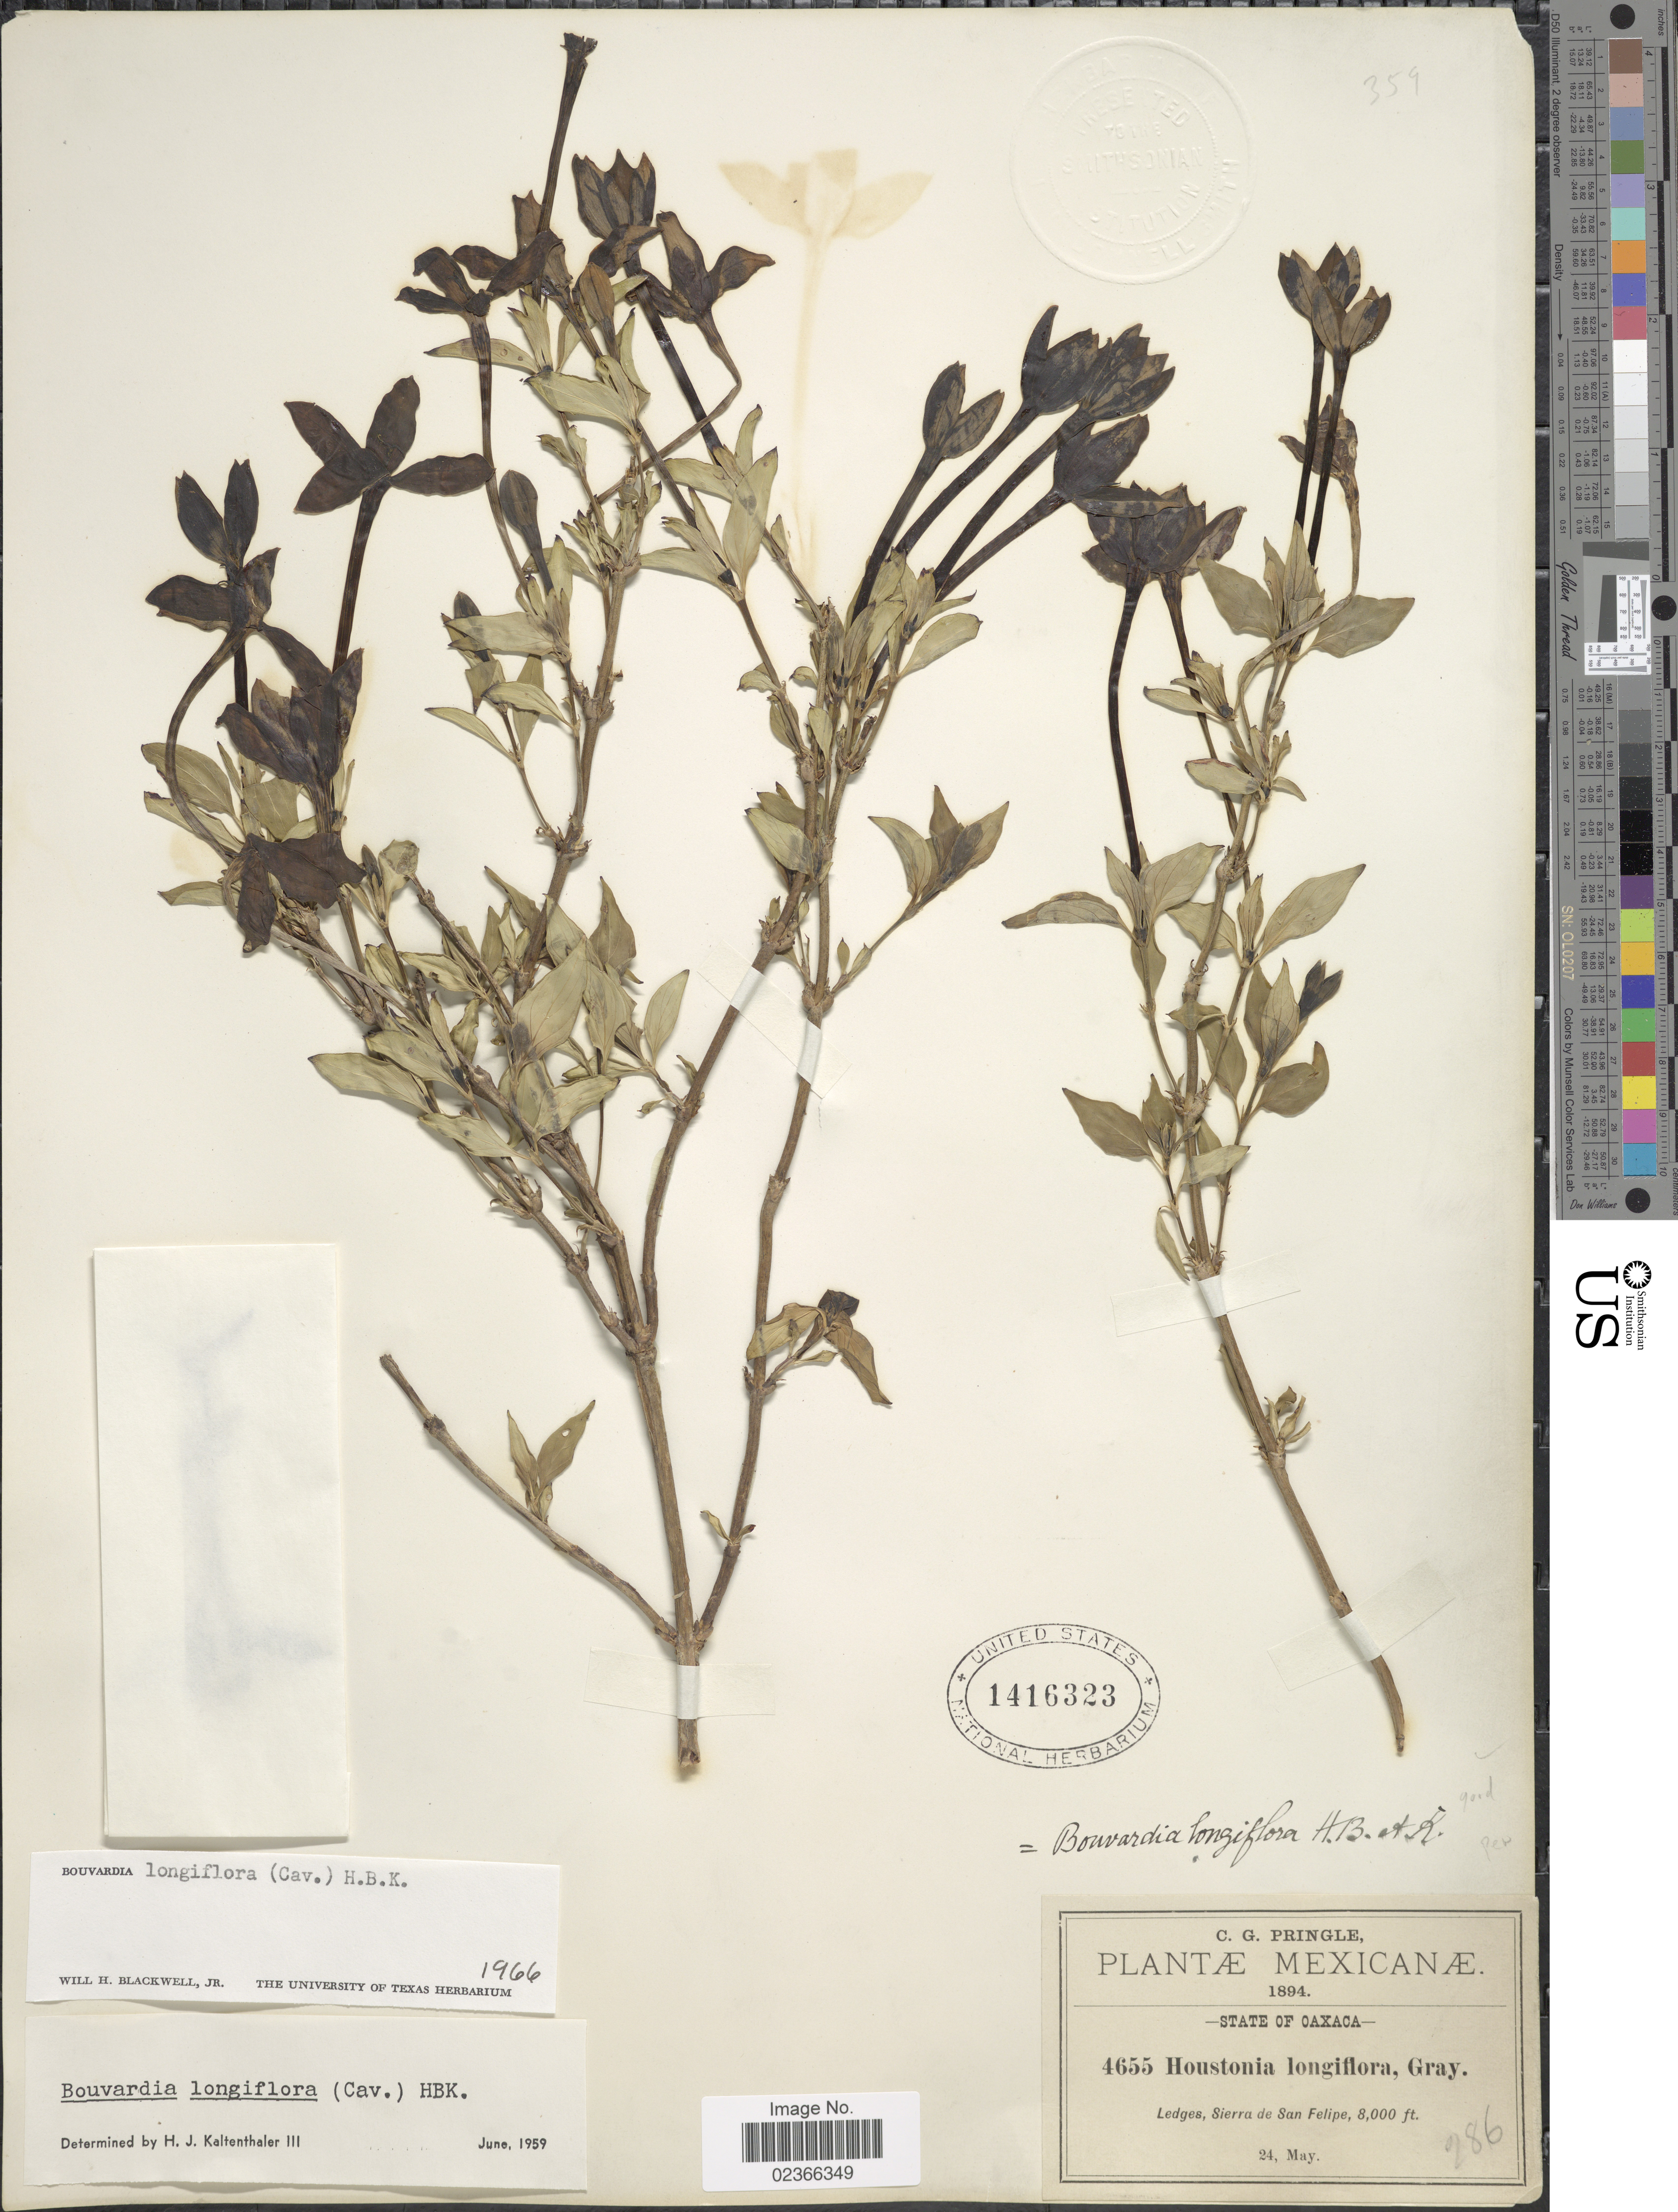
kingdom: Plantae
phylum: Tracheophyta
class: Magnoliopsida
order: Gentianales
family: Rubiaceae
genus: Bouvardia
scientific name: Bouvardia longiflora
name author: (Cav.) Kunth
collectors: C. G. Pringle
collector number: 4655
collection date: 1894-05-24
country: Mexico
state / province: Oaxaca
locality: Ledges, Sierra de San Felipe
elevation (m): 2438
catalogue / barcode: US 1416323